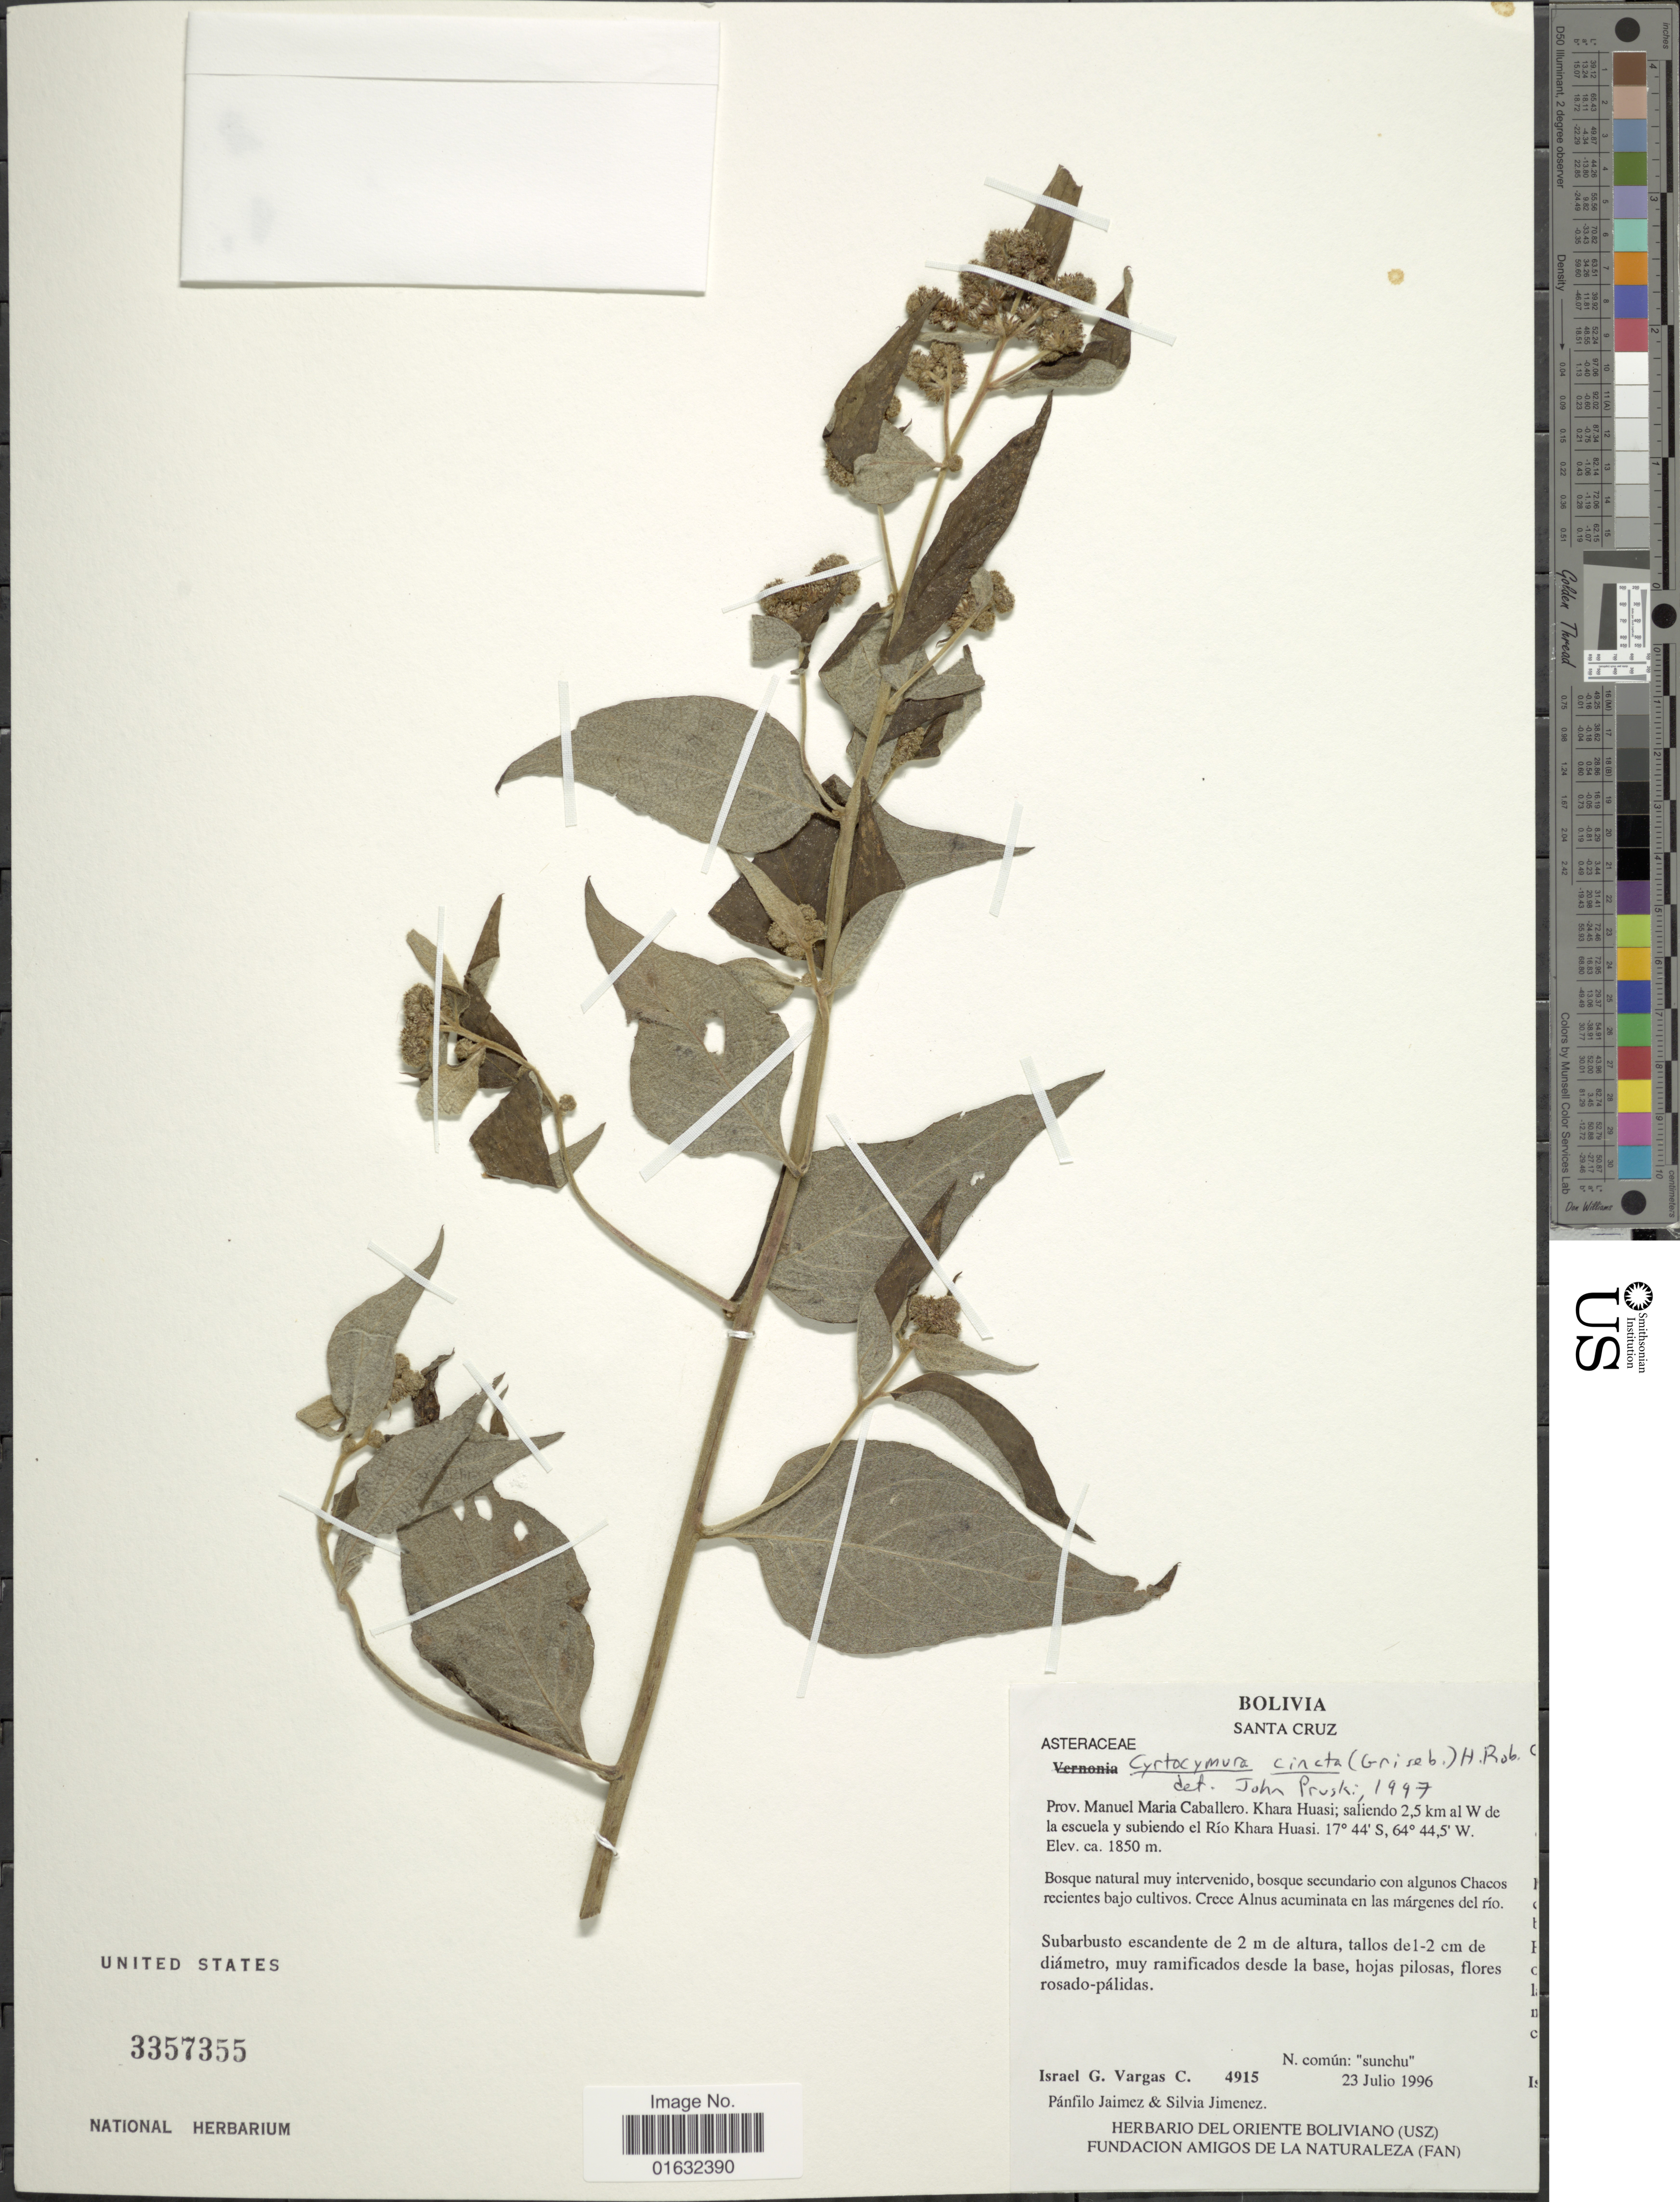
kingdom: Plantae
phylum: Tracheophyta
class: Magnoliopsida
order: Asterales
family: Asteraceae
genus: Cyrtocymura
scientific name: Cyrtocymura cincta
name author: (Griseb.) H. Rob.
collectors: I. Vargas C., P. Jaimez & S. Jiménez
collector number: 4915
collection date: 1996-07-23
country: Bolivia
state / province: Santa Cruz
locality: Prov. Manuel Maria Caballero. Khara Huasi; saliendo 2,5 km al W de la escuela y subiendo el Río Khara Huasi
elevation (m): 1850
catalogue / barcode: US 3357355